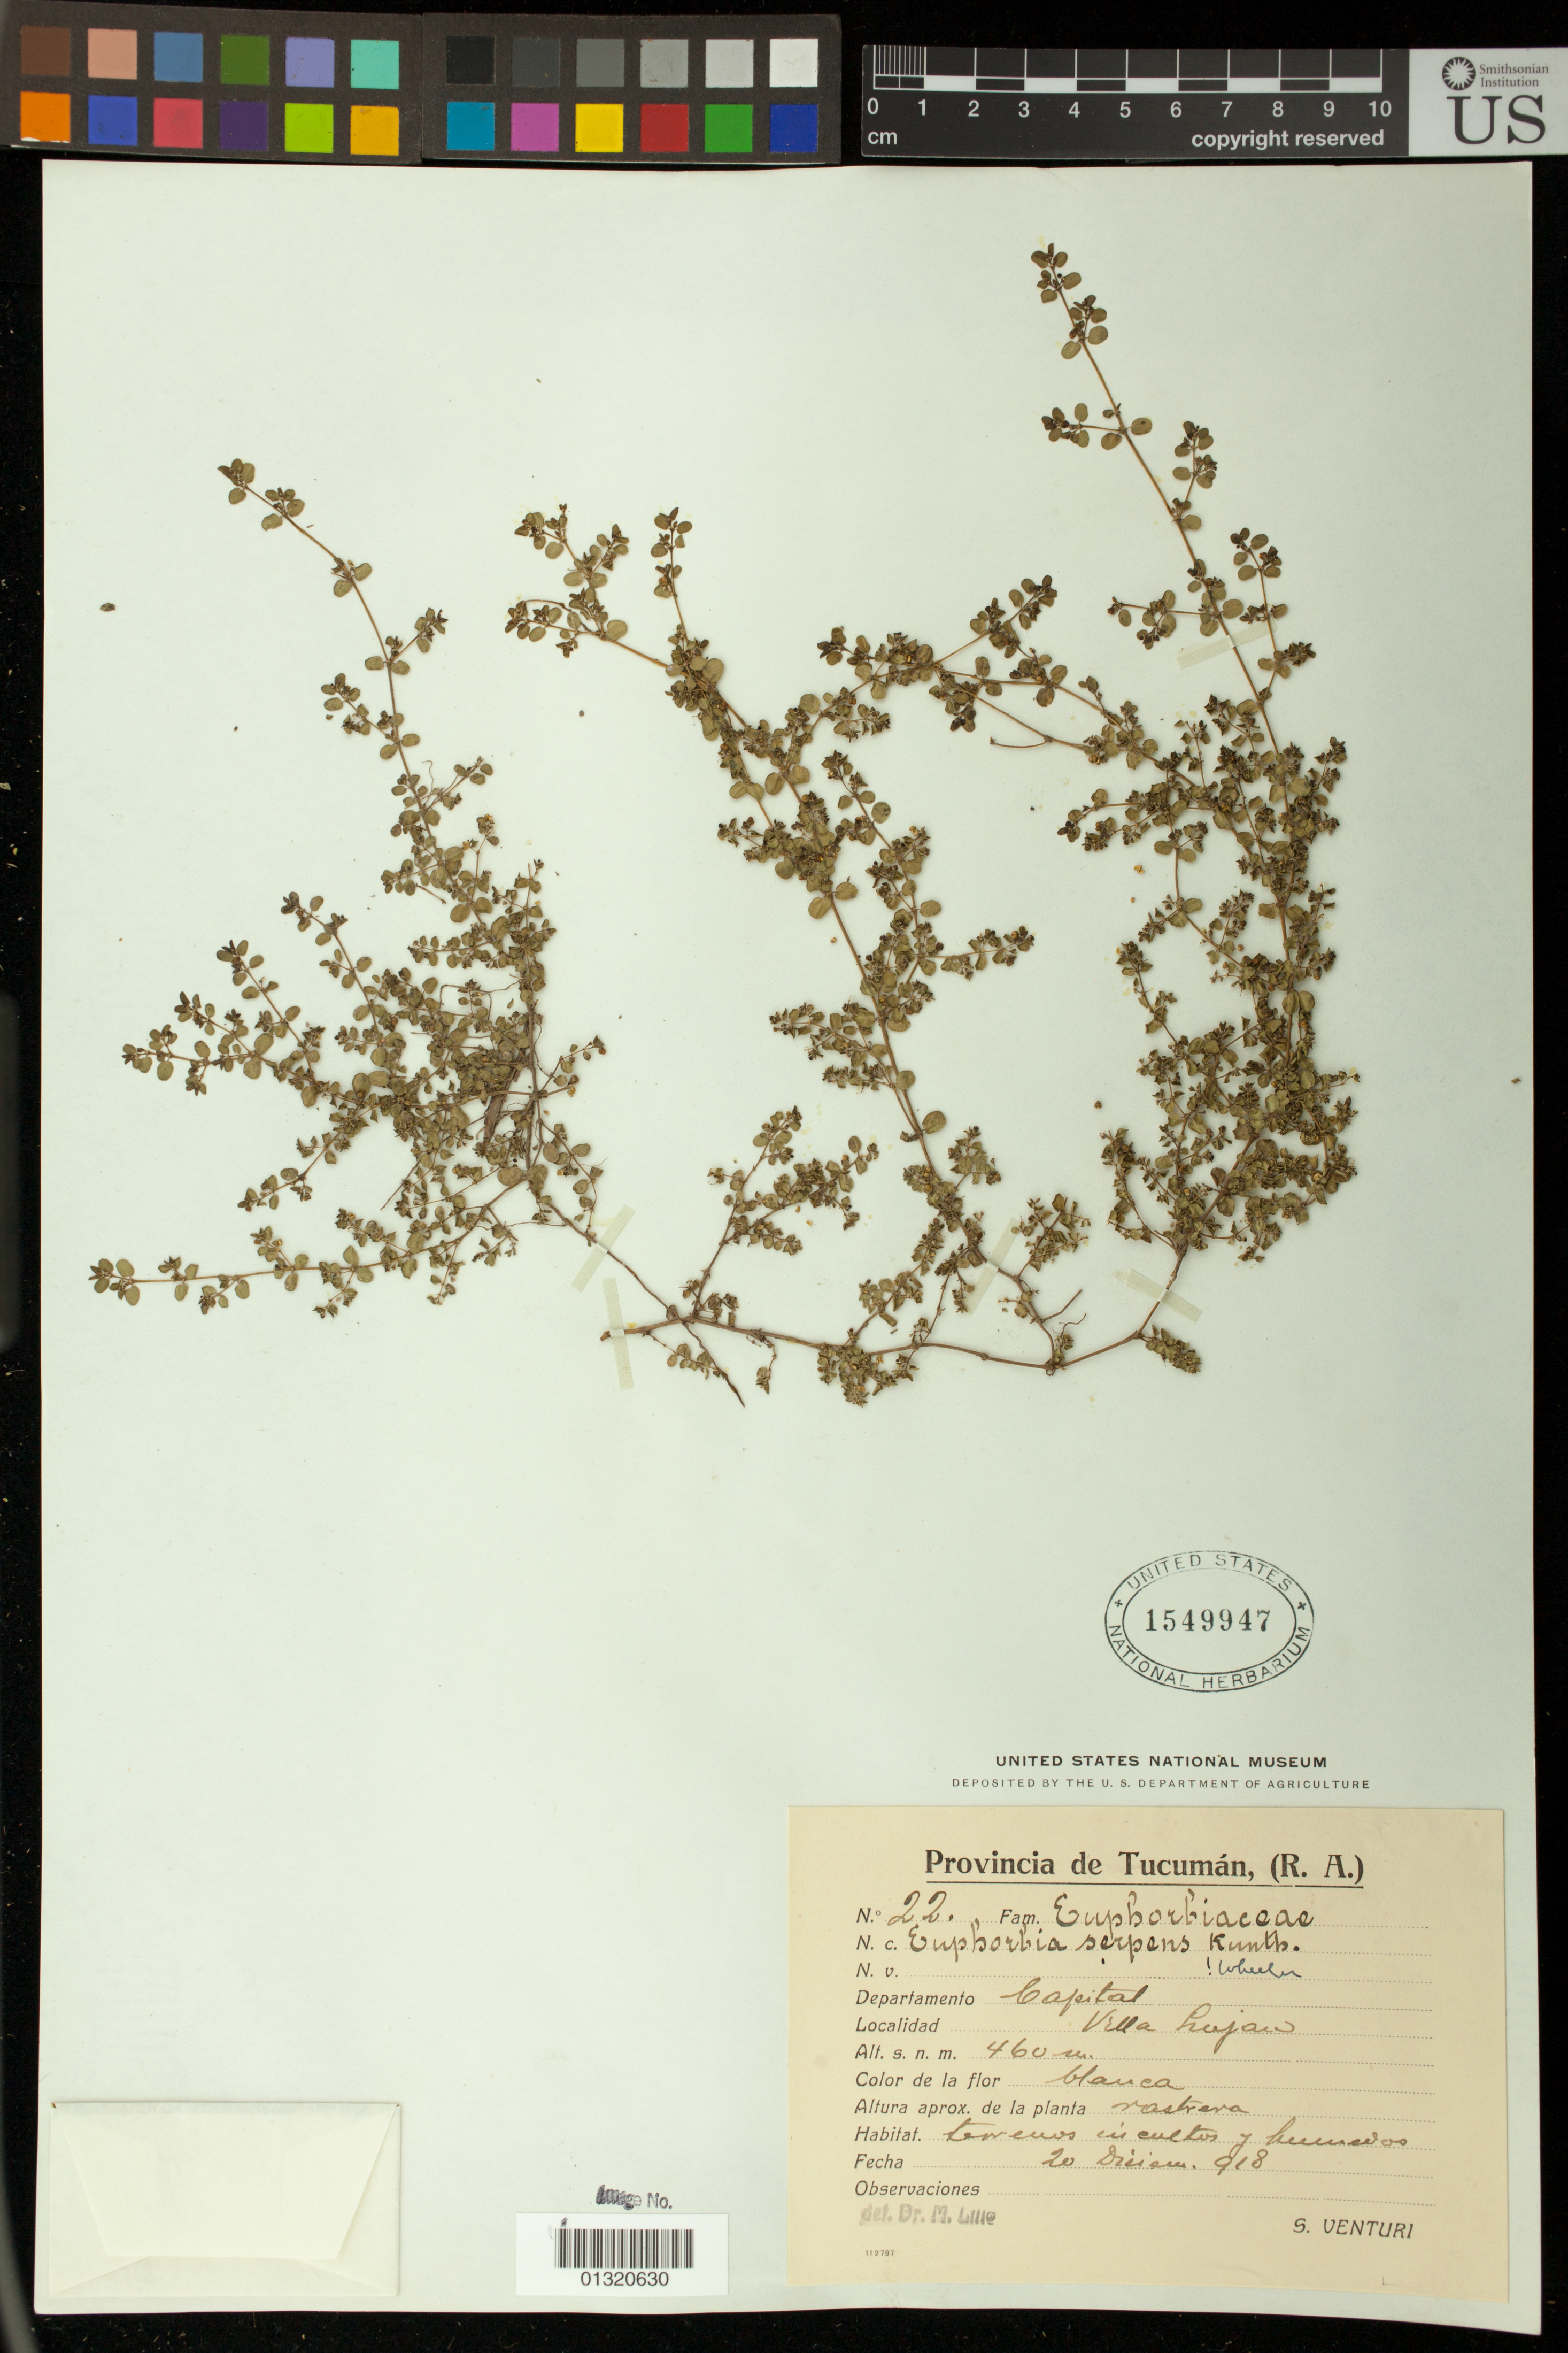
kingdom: Plantae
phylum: Tracheophyta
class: Magnoliopsida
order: Malpighiales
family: Euphorbiaceae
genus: Euphorbia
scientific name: Euphorbia serpens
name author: Kunth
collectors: S. Venturi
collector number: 22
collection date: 1918-12-20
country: Argentina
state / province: Tucuman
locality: Departamento Capital. Villa Lujan.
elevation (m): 460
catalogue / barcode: US 1549947